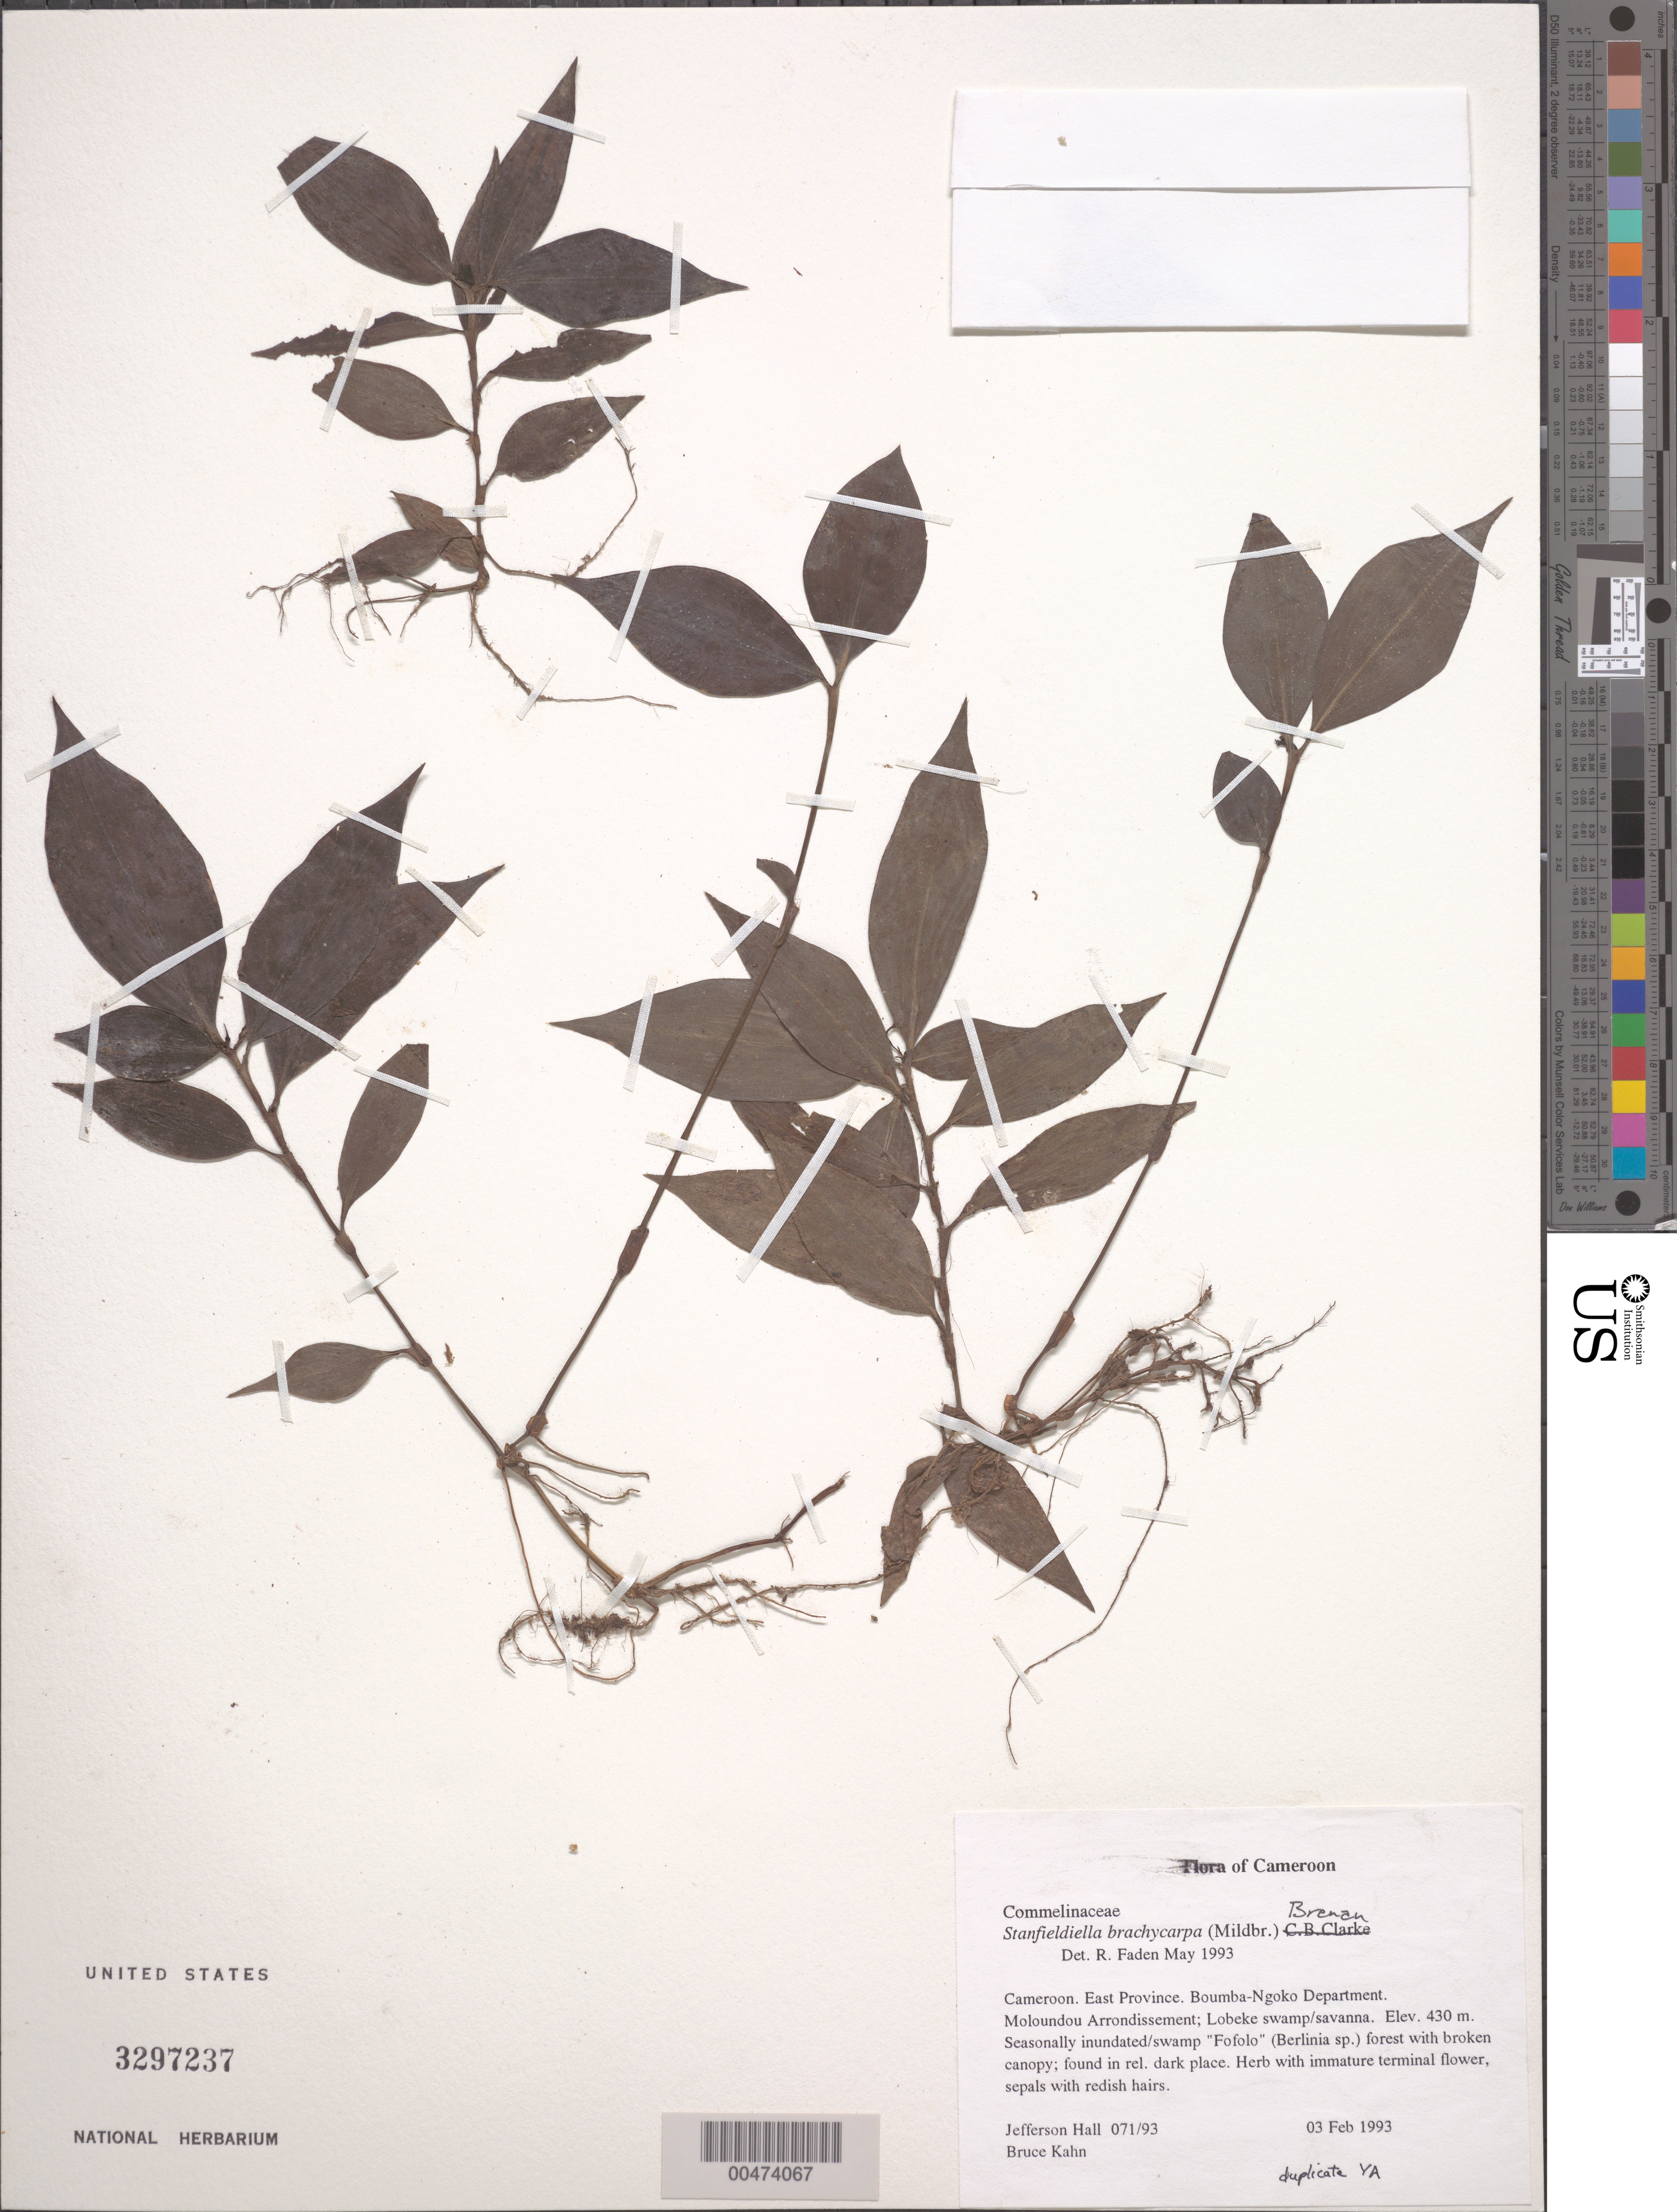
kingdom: Plantae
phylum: Tracheophyta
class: Liliopsida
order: Commelinales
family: Commelinaceae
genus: Stanfieldiella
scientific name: Stanfieldiella brachycarpa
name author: Brenan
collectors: J. Hall & B. Kahn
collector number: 071/93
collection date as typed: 03 Feb 1993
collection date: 1993-02-03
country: Cameroon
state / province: Est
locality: Boumba-ngoko, moloundou arrondissement, lobeke swamp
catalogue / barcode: US 3297237